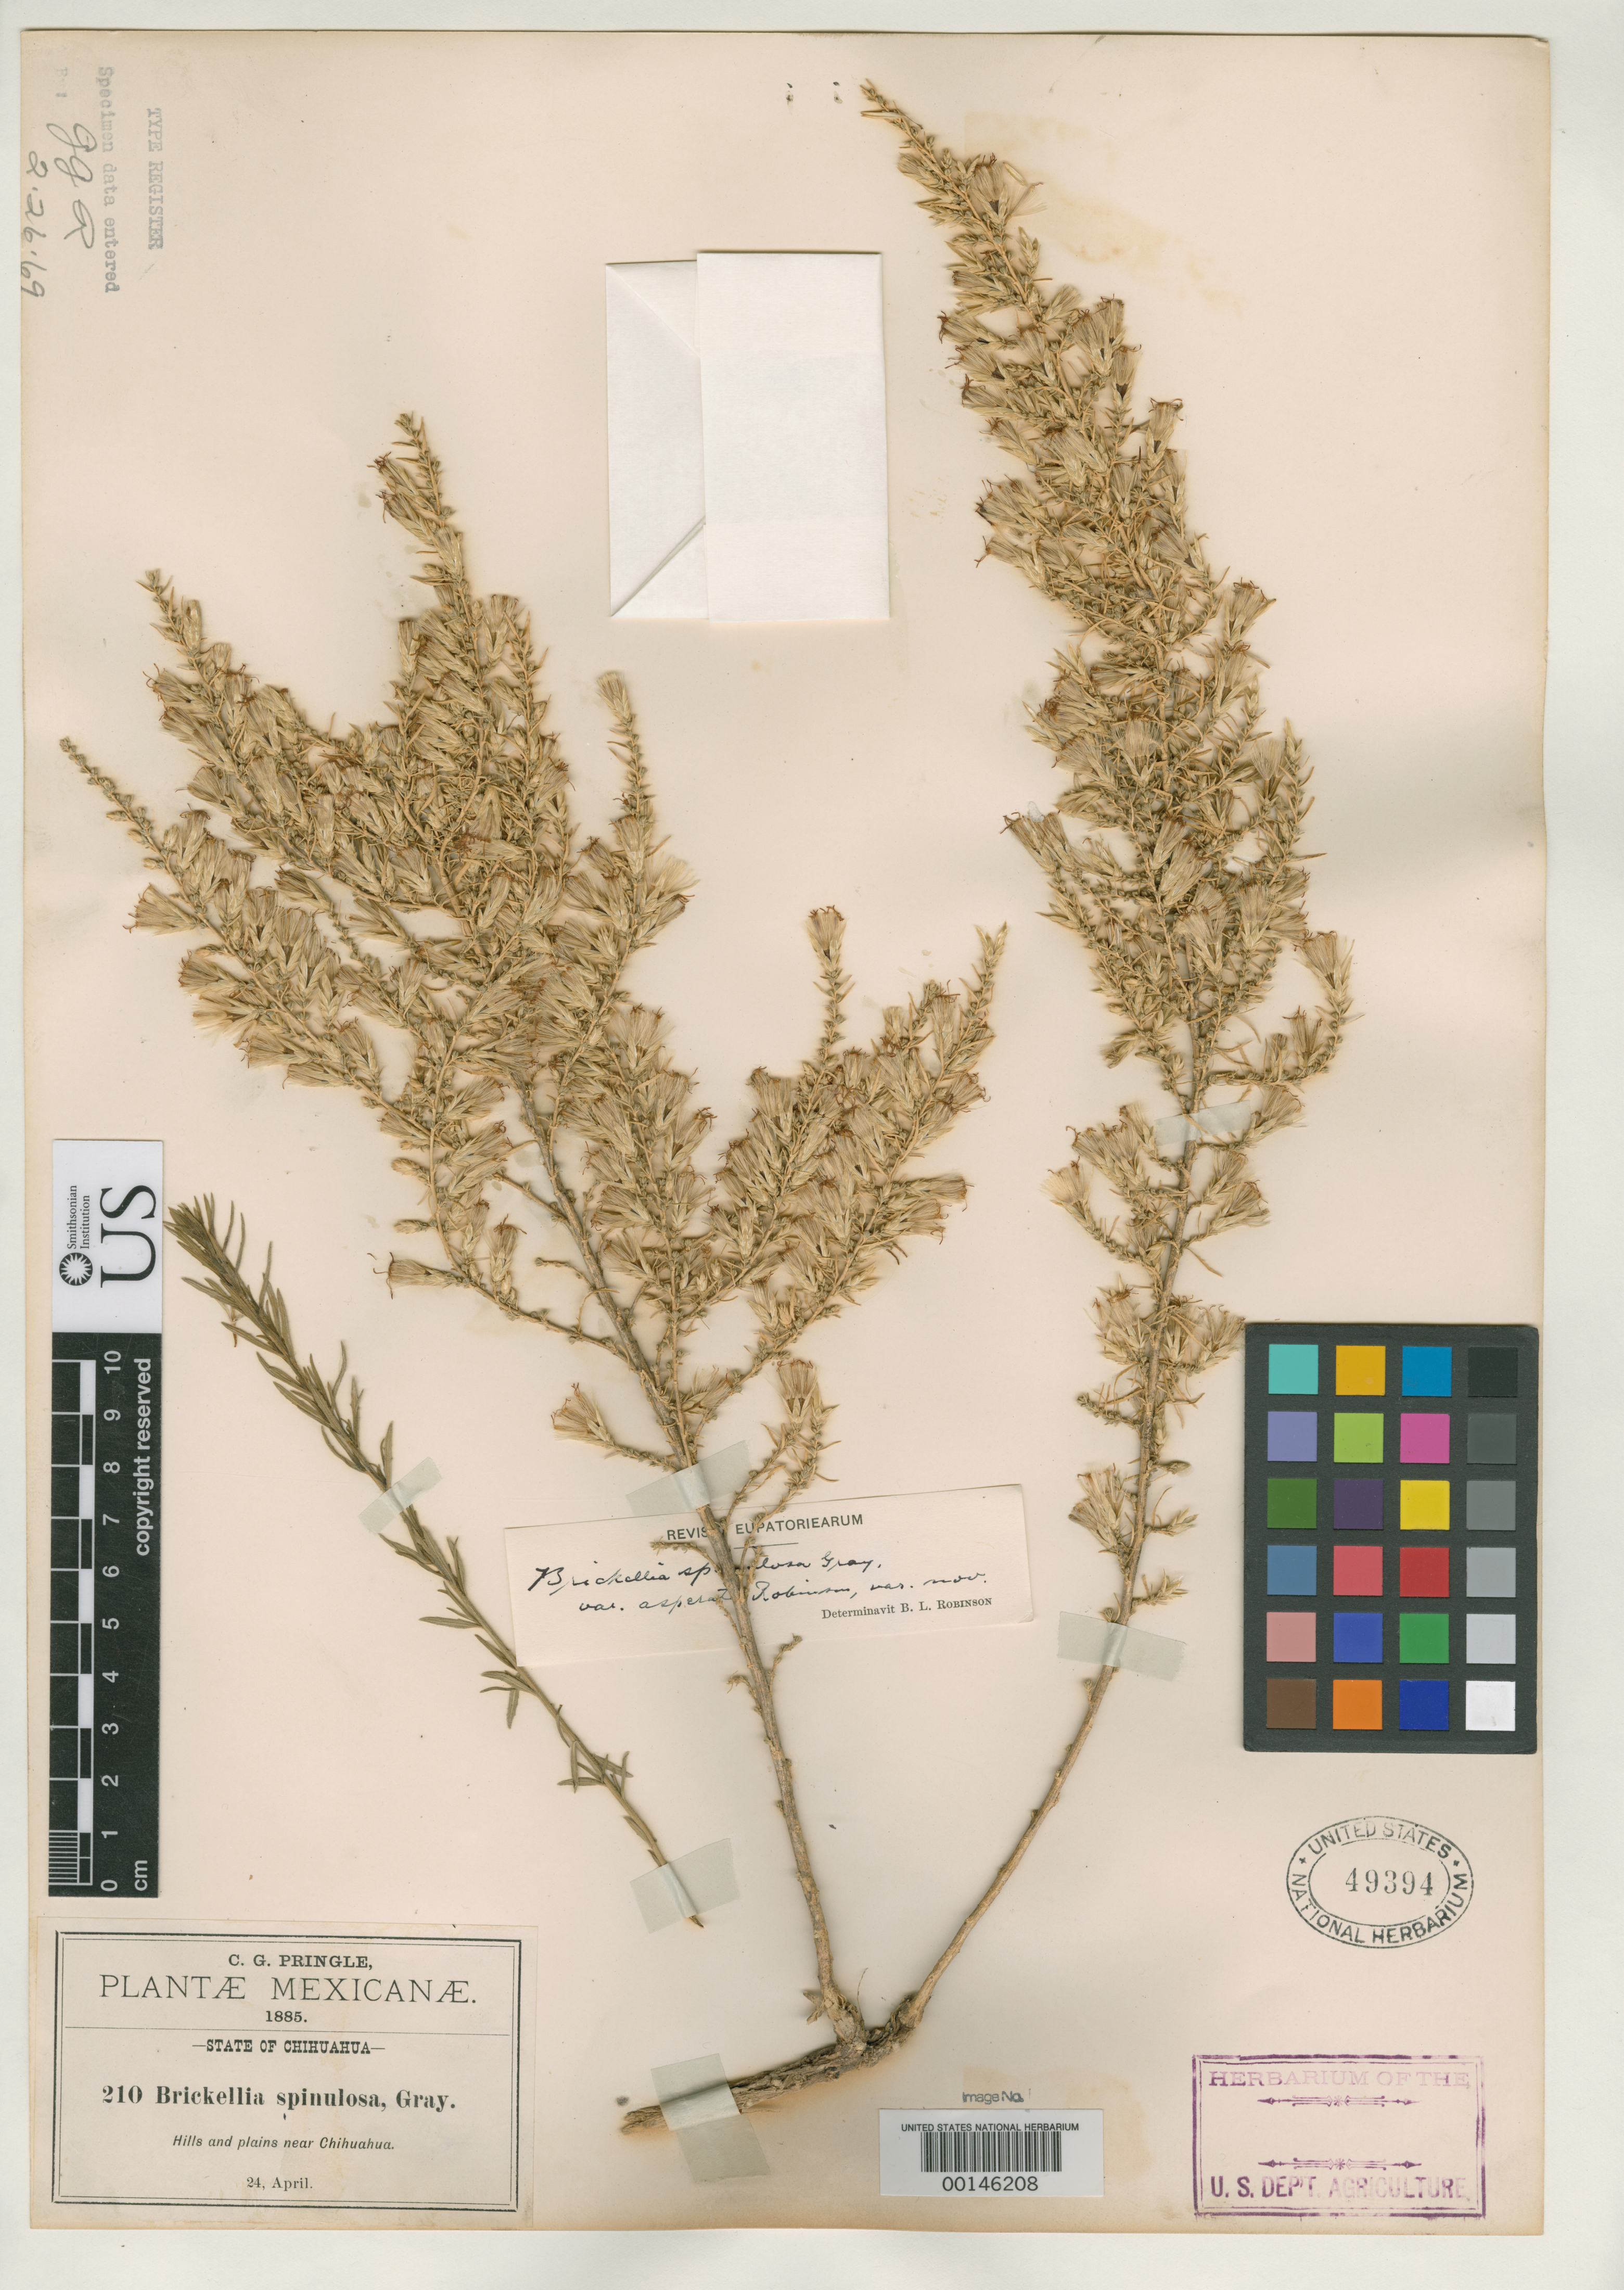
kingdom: Plantae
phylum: Tracheophyta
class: Magnoliopsida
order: Asterales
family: Asteraceae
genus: Brickellia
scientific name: Brickellia spinulosa var. asperata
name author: B.L. Rob.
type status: Type Collection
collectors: C. G. Pringle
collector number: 210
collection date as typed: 24 Apr 1885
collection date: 1885-04-24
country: Mexico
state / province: Chihuahua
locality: Chihuahua.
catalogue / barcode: US 49394